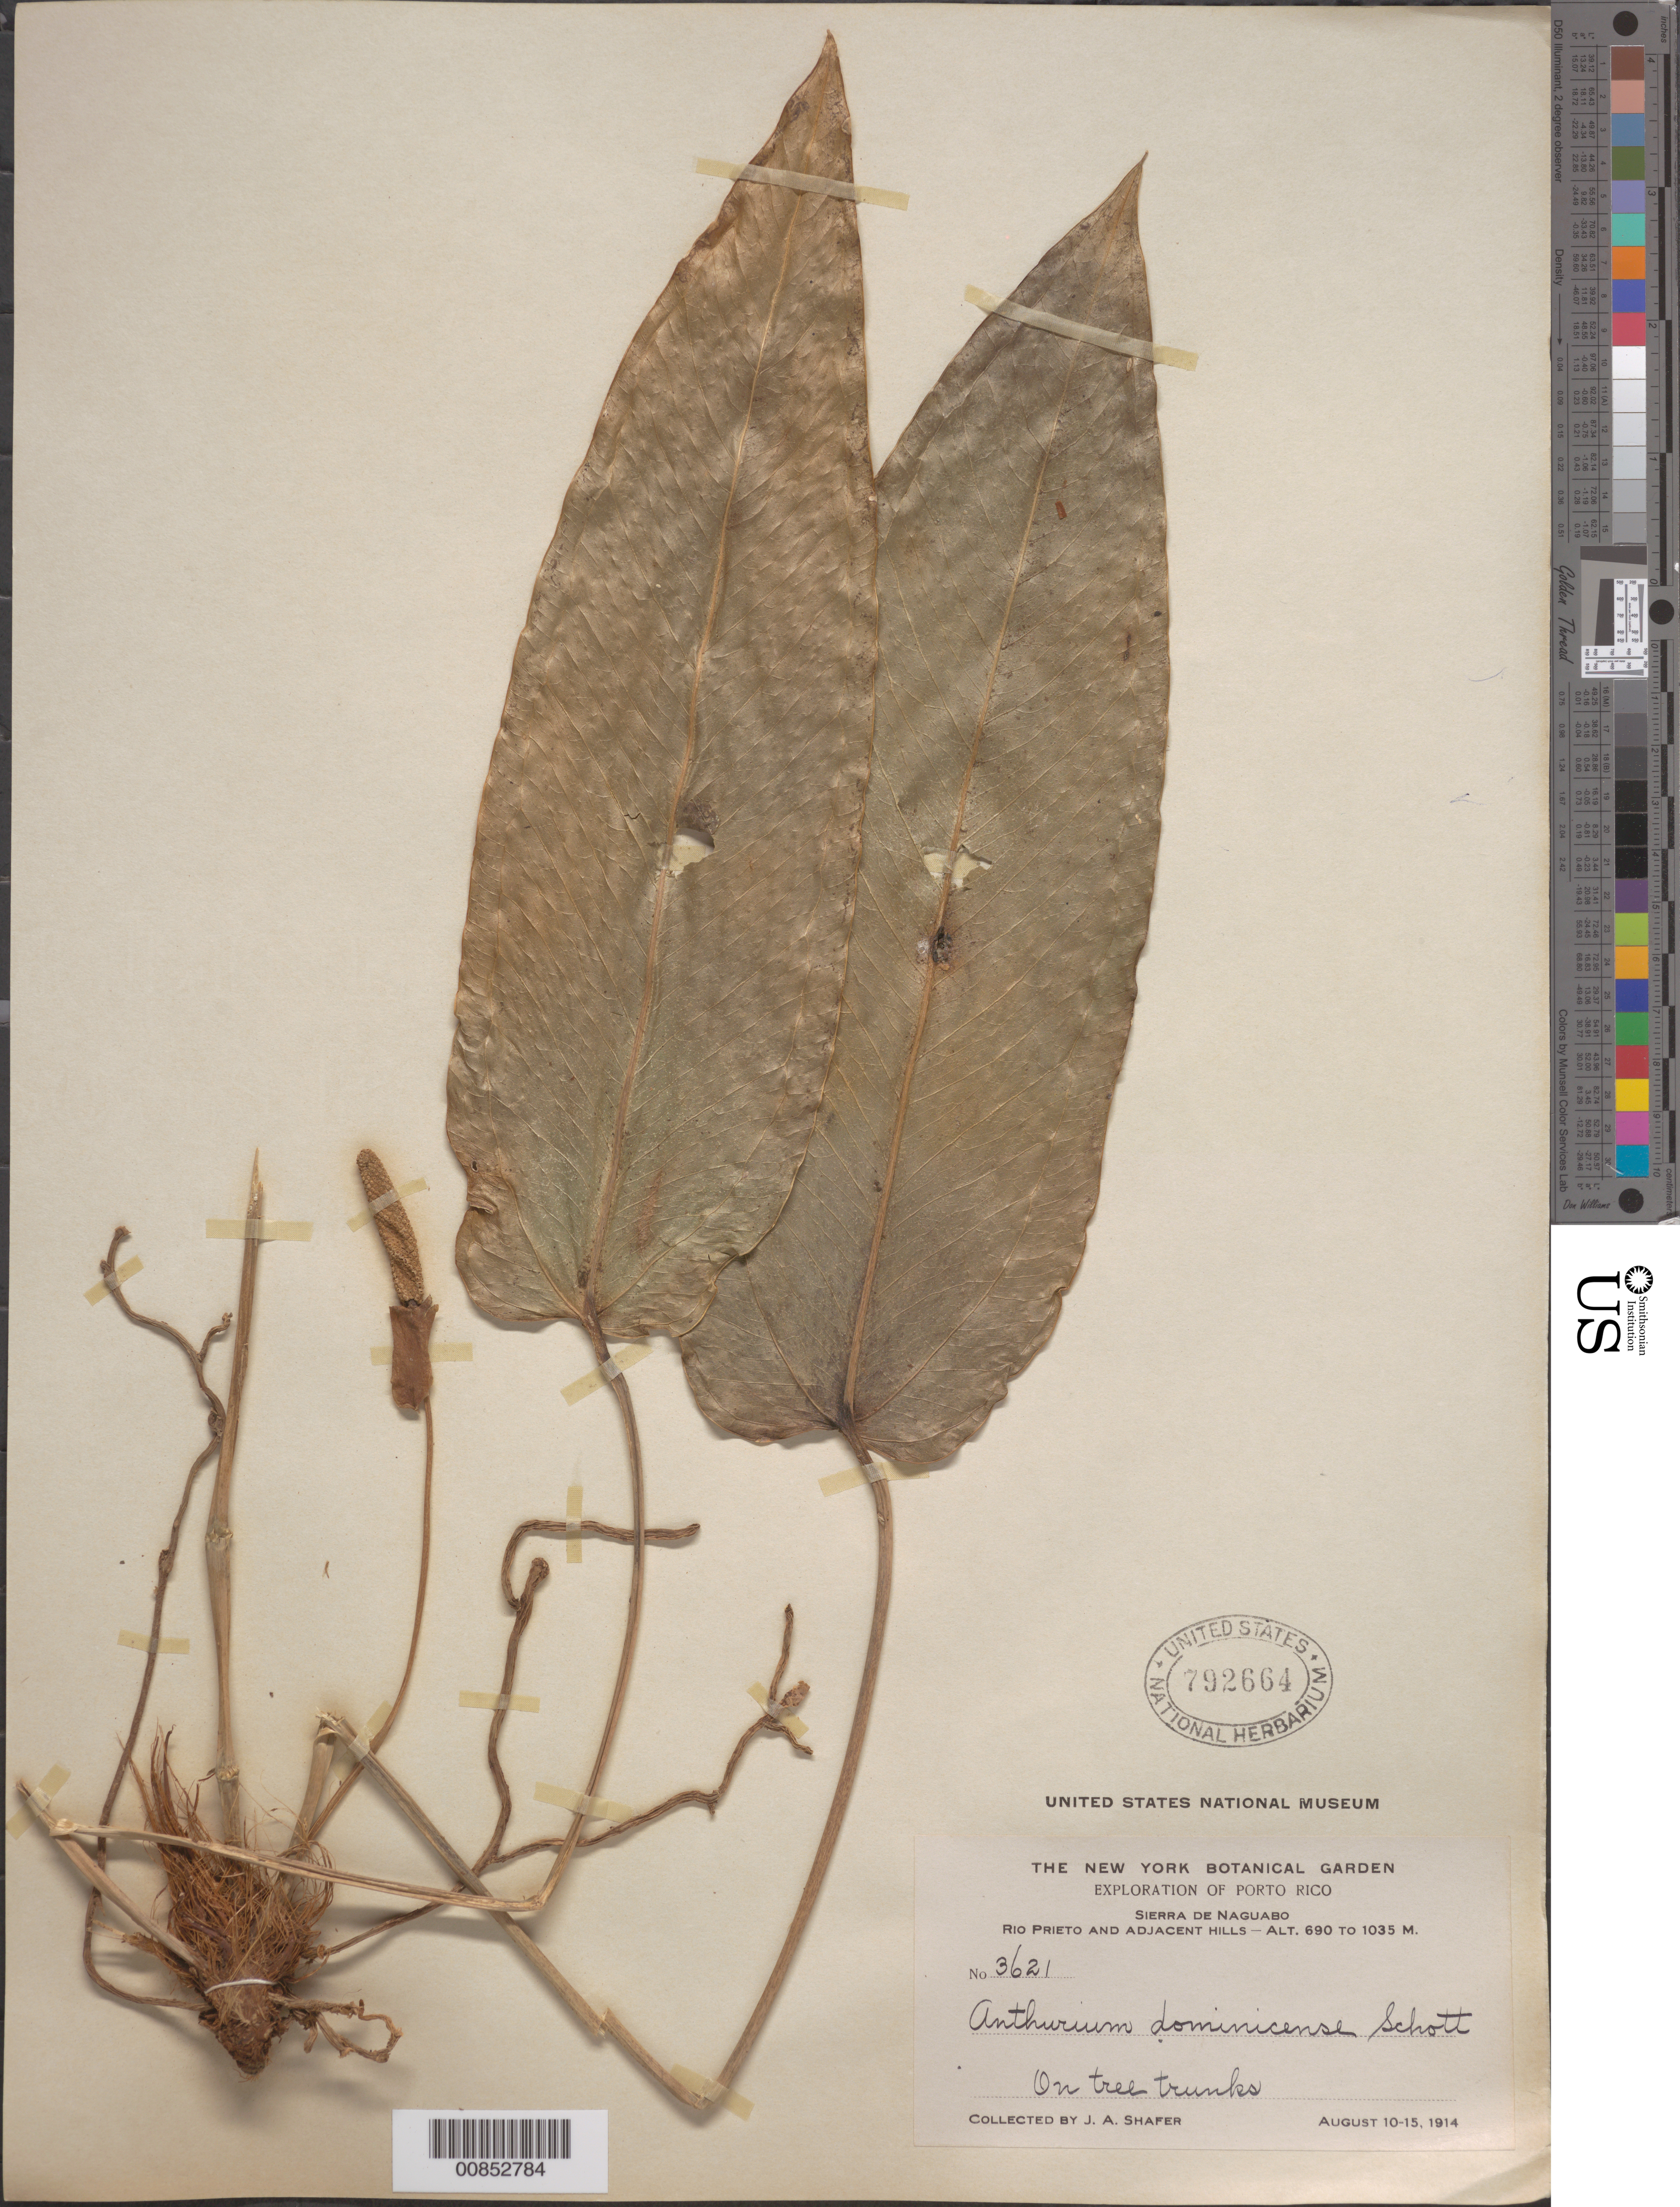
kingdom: Plantae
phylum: Tracheophyta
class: Liliopsida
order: Alismatales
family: Araceae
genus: Anthurium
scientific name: Anthurium dominicense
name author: Schott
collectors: J. A. Shafer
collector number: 3621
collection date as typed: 10 Aug 1914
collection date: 1914-08-10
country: Puerto Rico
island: Greater Antilles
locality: Sierra de Naguabo; Rio Prieto & Adjacent hills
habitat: On tree trunks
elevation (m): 690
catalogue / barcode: US 792664